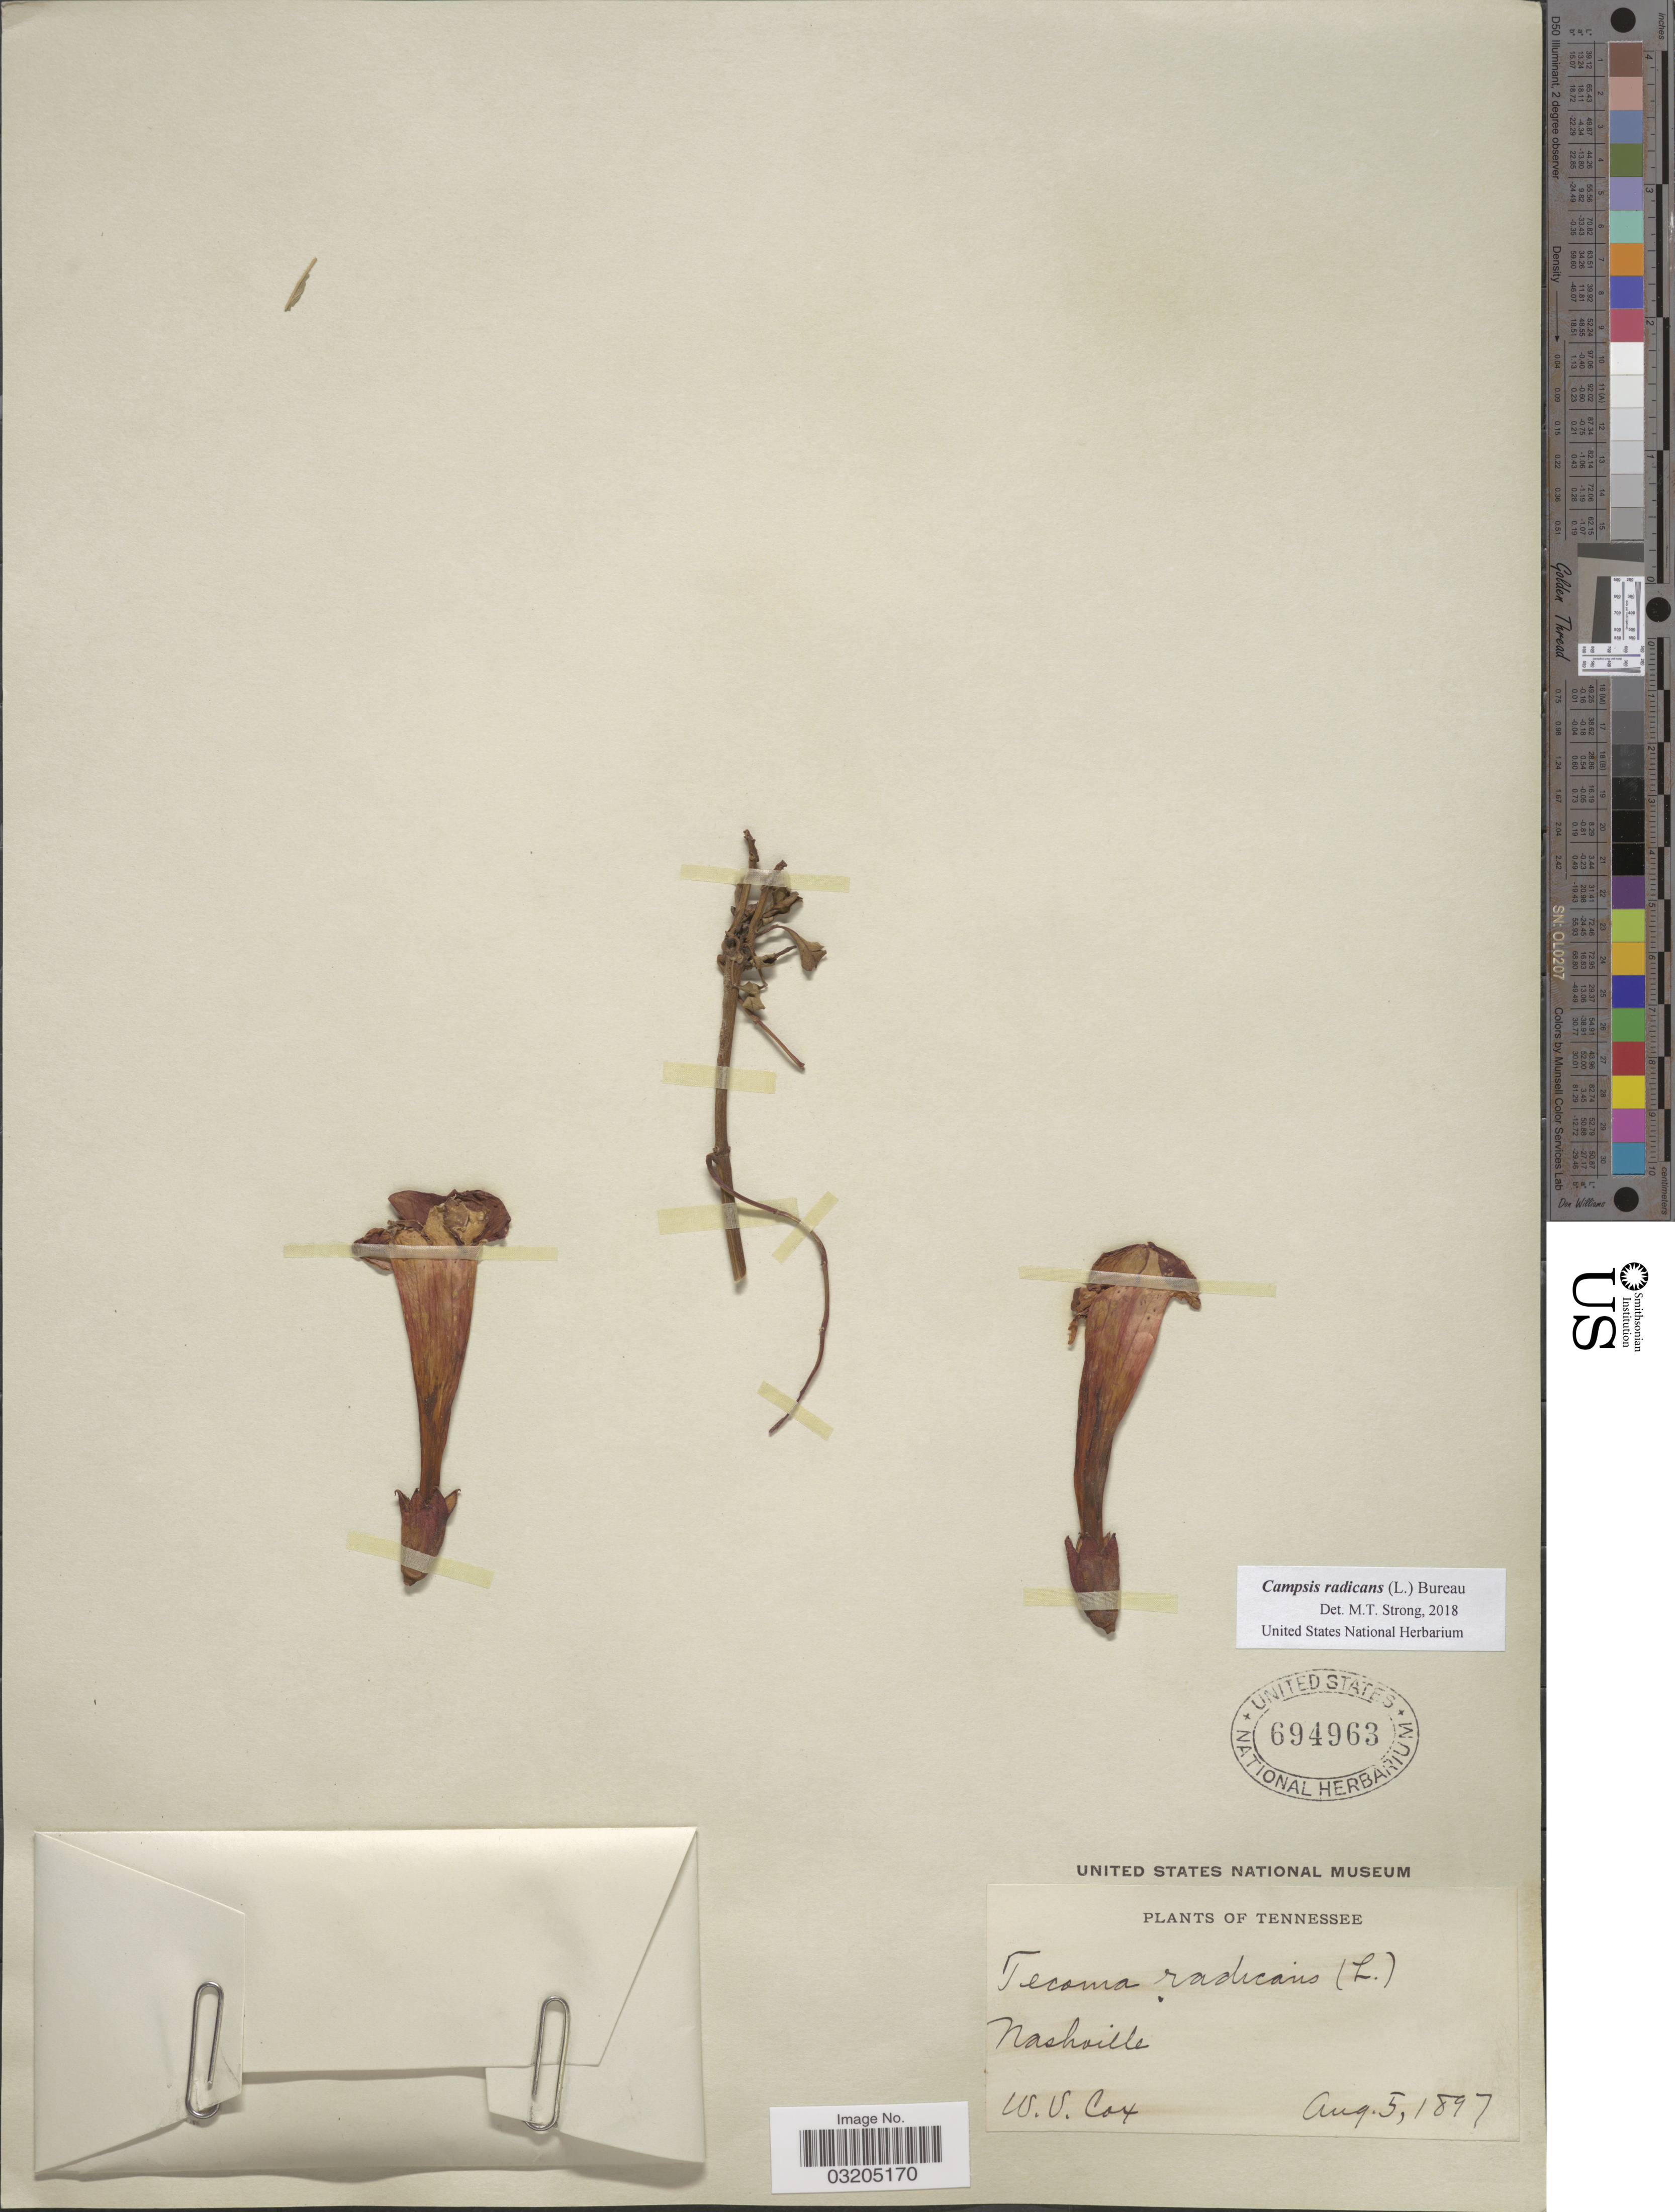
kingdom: Plantae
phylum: Tracheophyta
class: Magnoliopsida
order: Lamiales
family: Bignoniaceae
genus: Campsis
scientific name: Campsis radicans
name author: (L.) Seem.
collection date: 1897-08-05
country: United States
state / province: Tennessee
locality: Nashville.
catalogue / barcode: US 694963